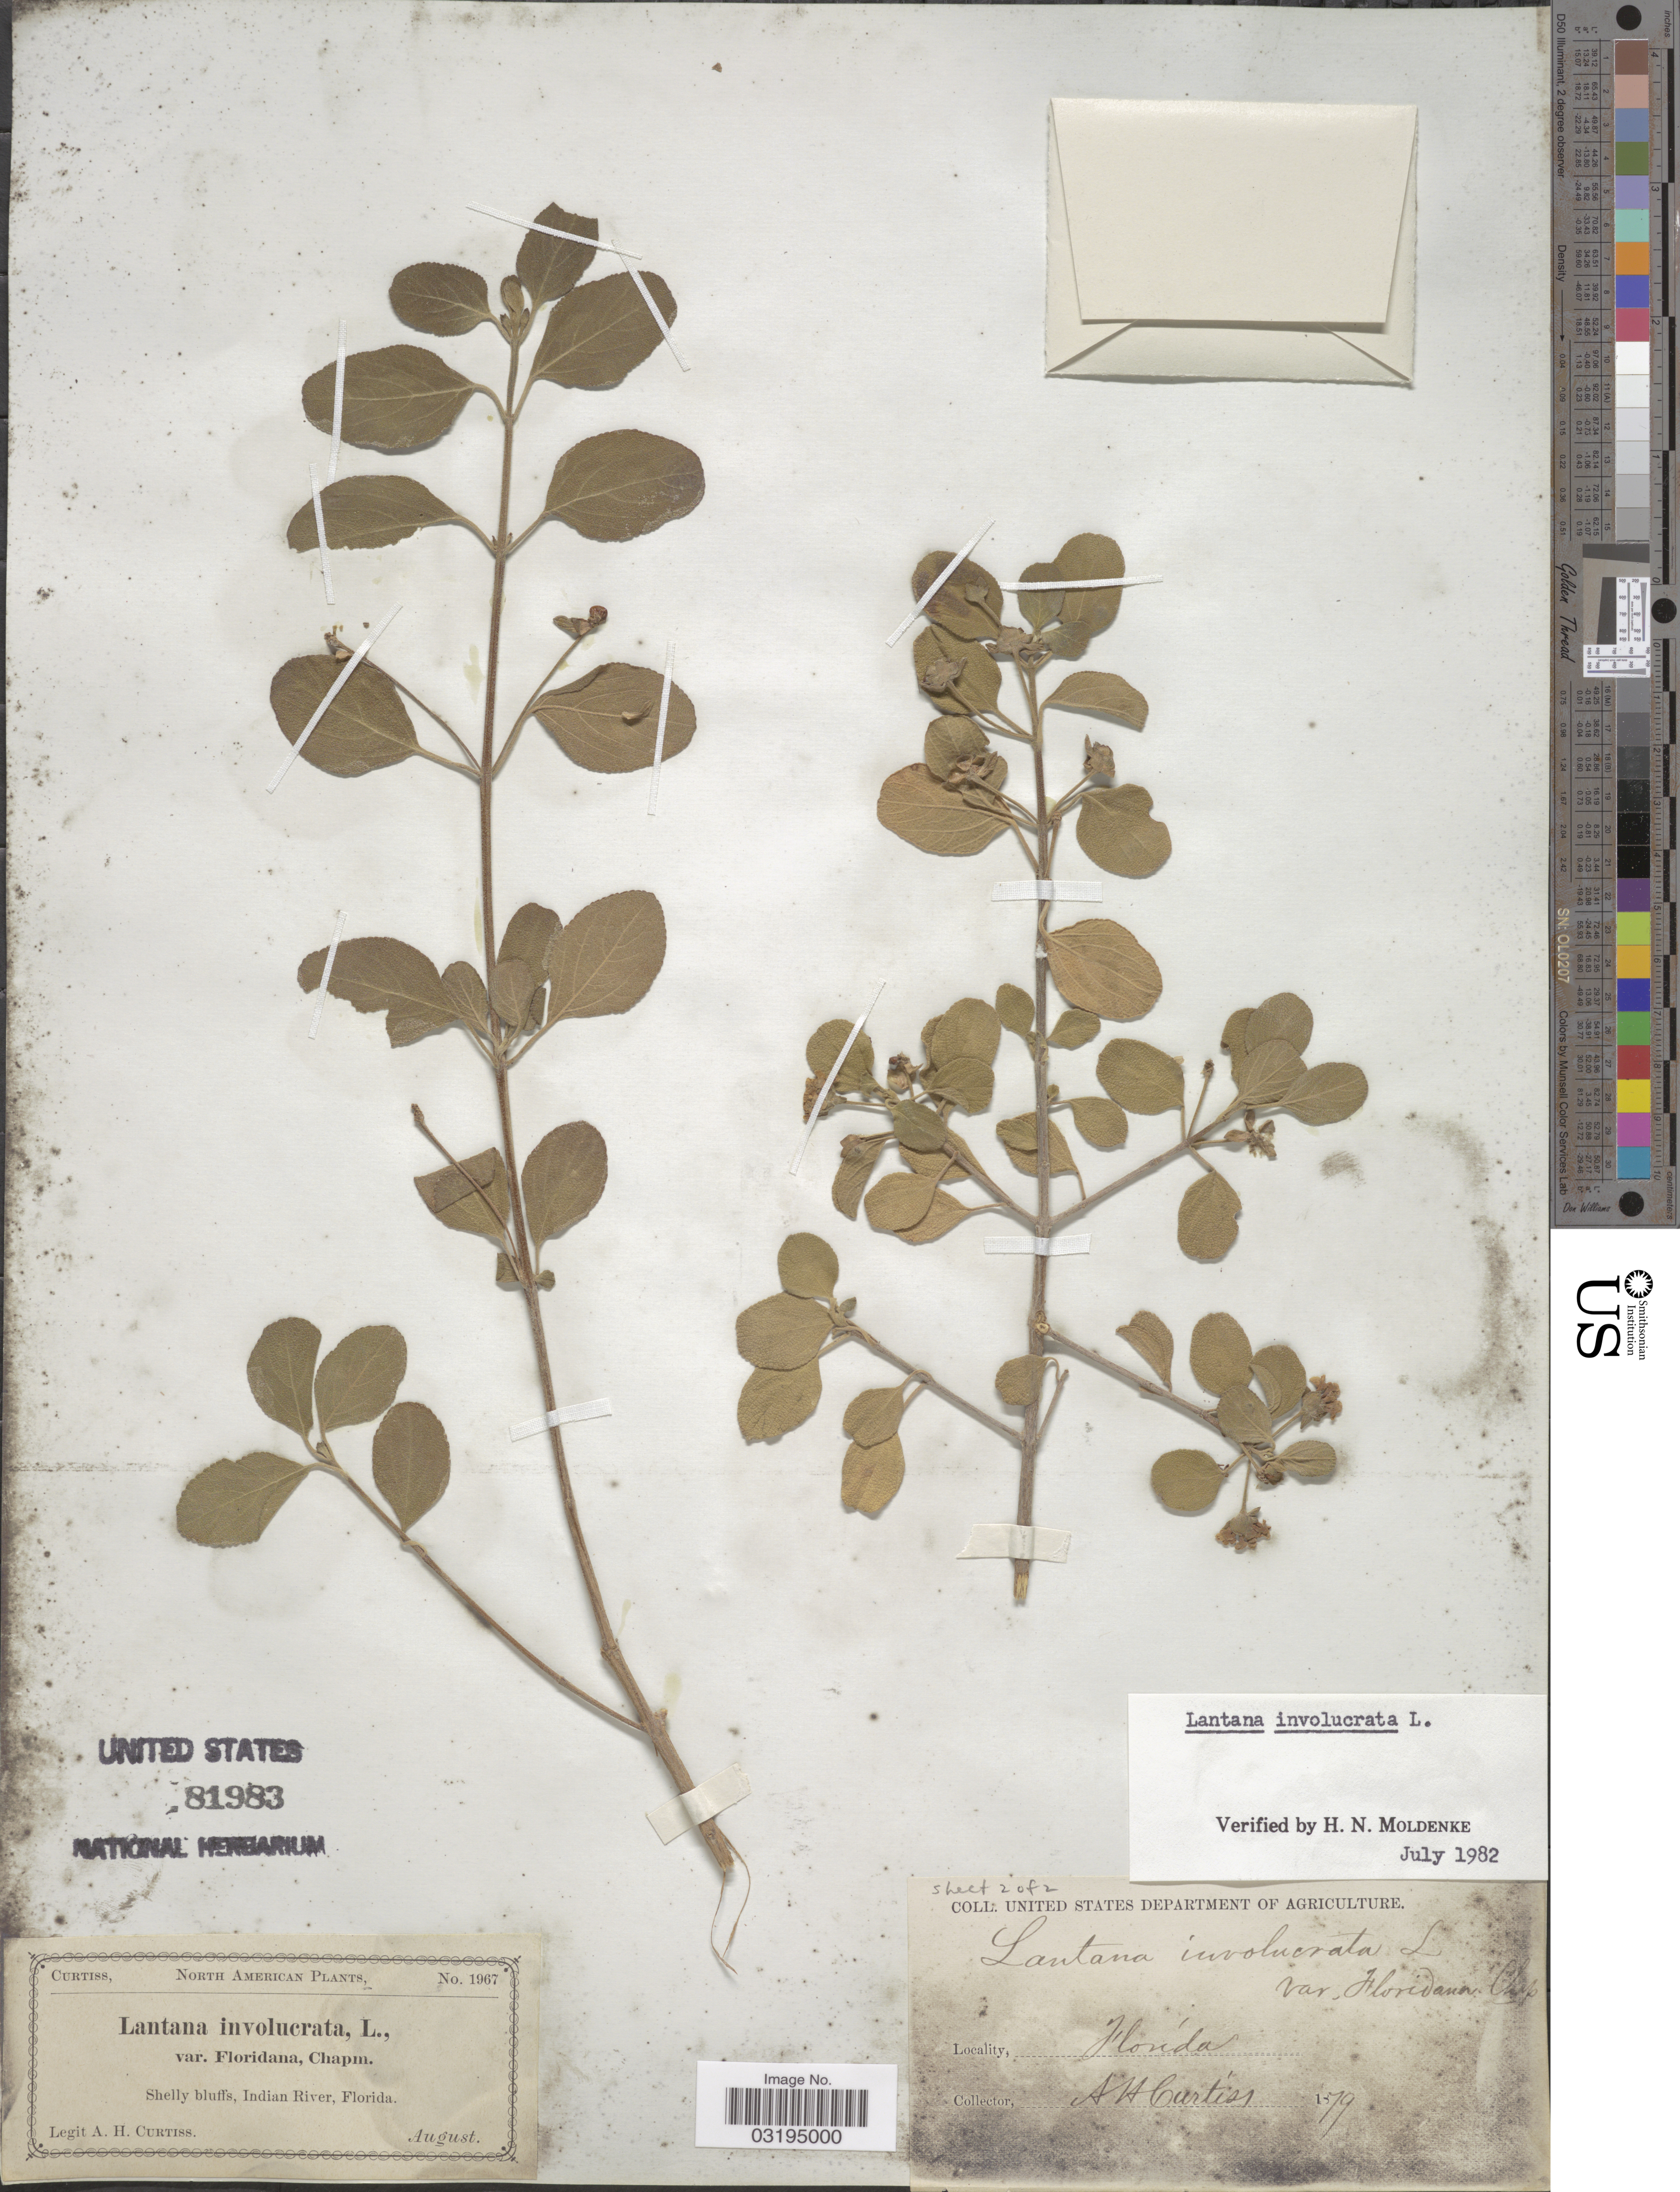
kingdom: Plantae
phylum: Tracheophyta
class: Magnoliopsida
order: Lamiales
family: Verbenaceae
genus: Lantana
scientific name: Lantana involucrata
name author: L.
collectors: A. H. Curtiss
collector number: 1967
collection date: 1879-08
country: United States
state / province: Florida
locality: Shelly bluffs, Indian River.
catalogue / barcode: US 81983